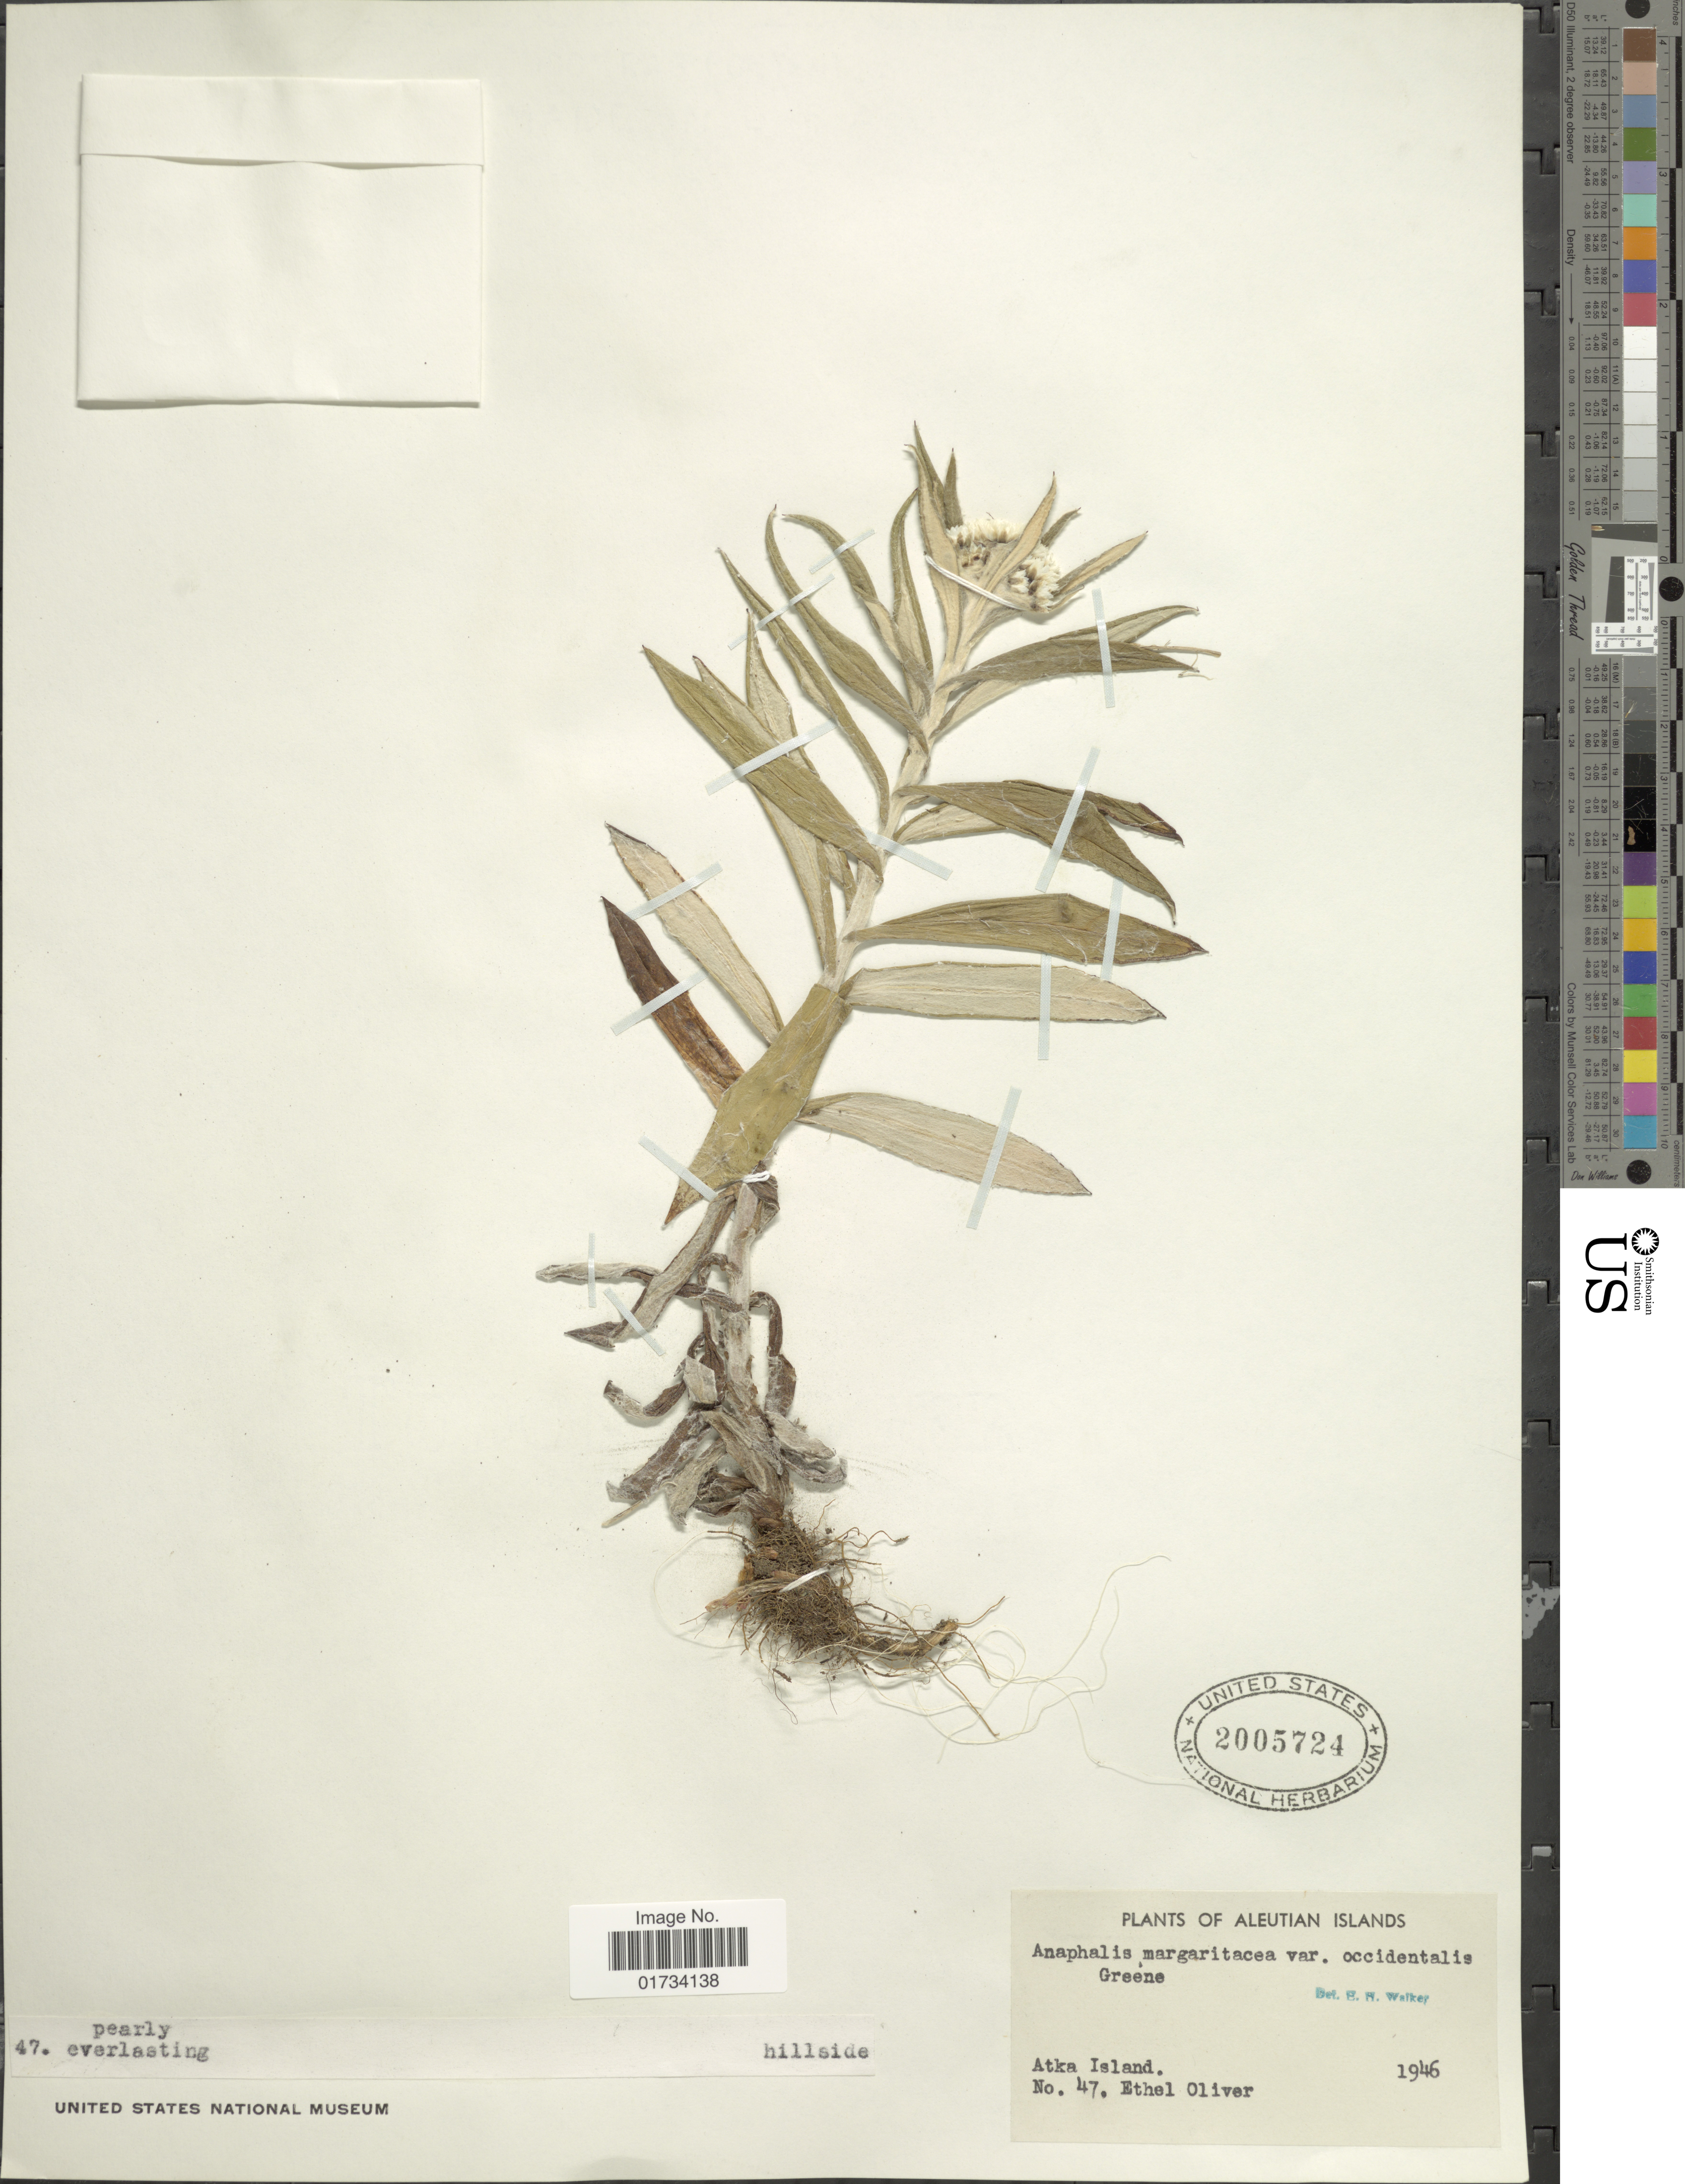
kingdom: Plantae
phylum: Tracheophyta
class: Magnoliopsida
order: Asterales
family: Asteraceae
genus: Anaphalis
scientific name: Anaphalis margaritacea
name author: (L.) Benth. & Hook. f.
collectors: E. Oliver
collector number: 47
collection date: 1946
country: United States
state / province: Alaska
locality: Atka Island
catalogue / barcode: US 2005724